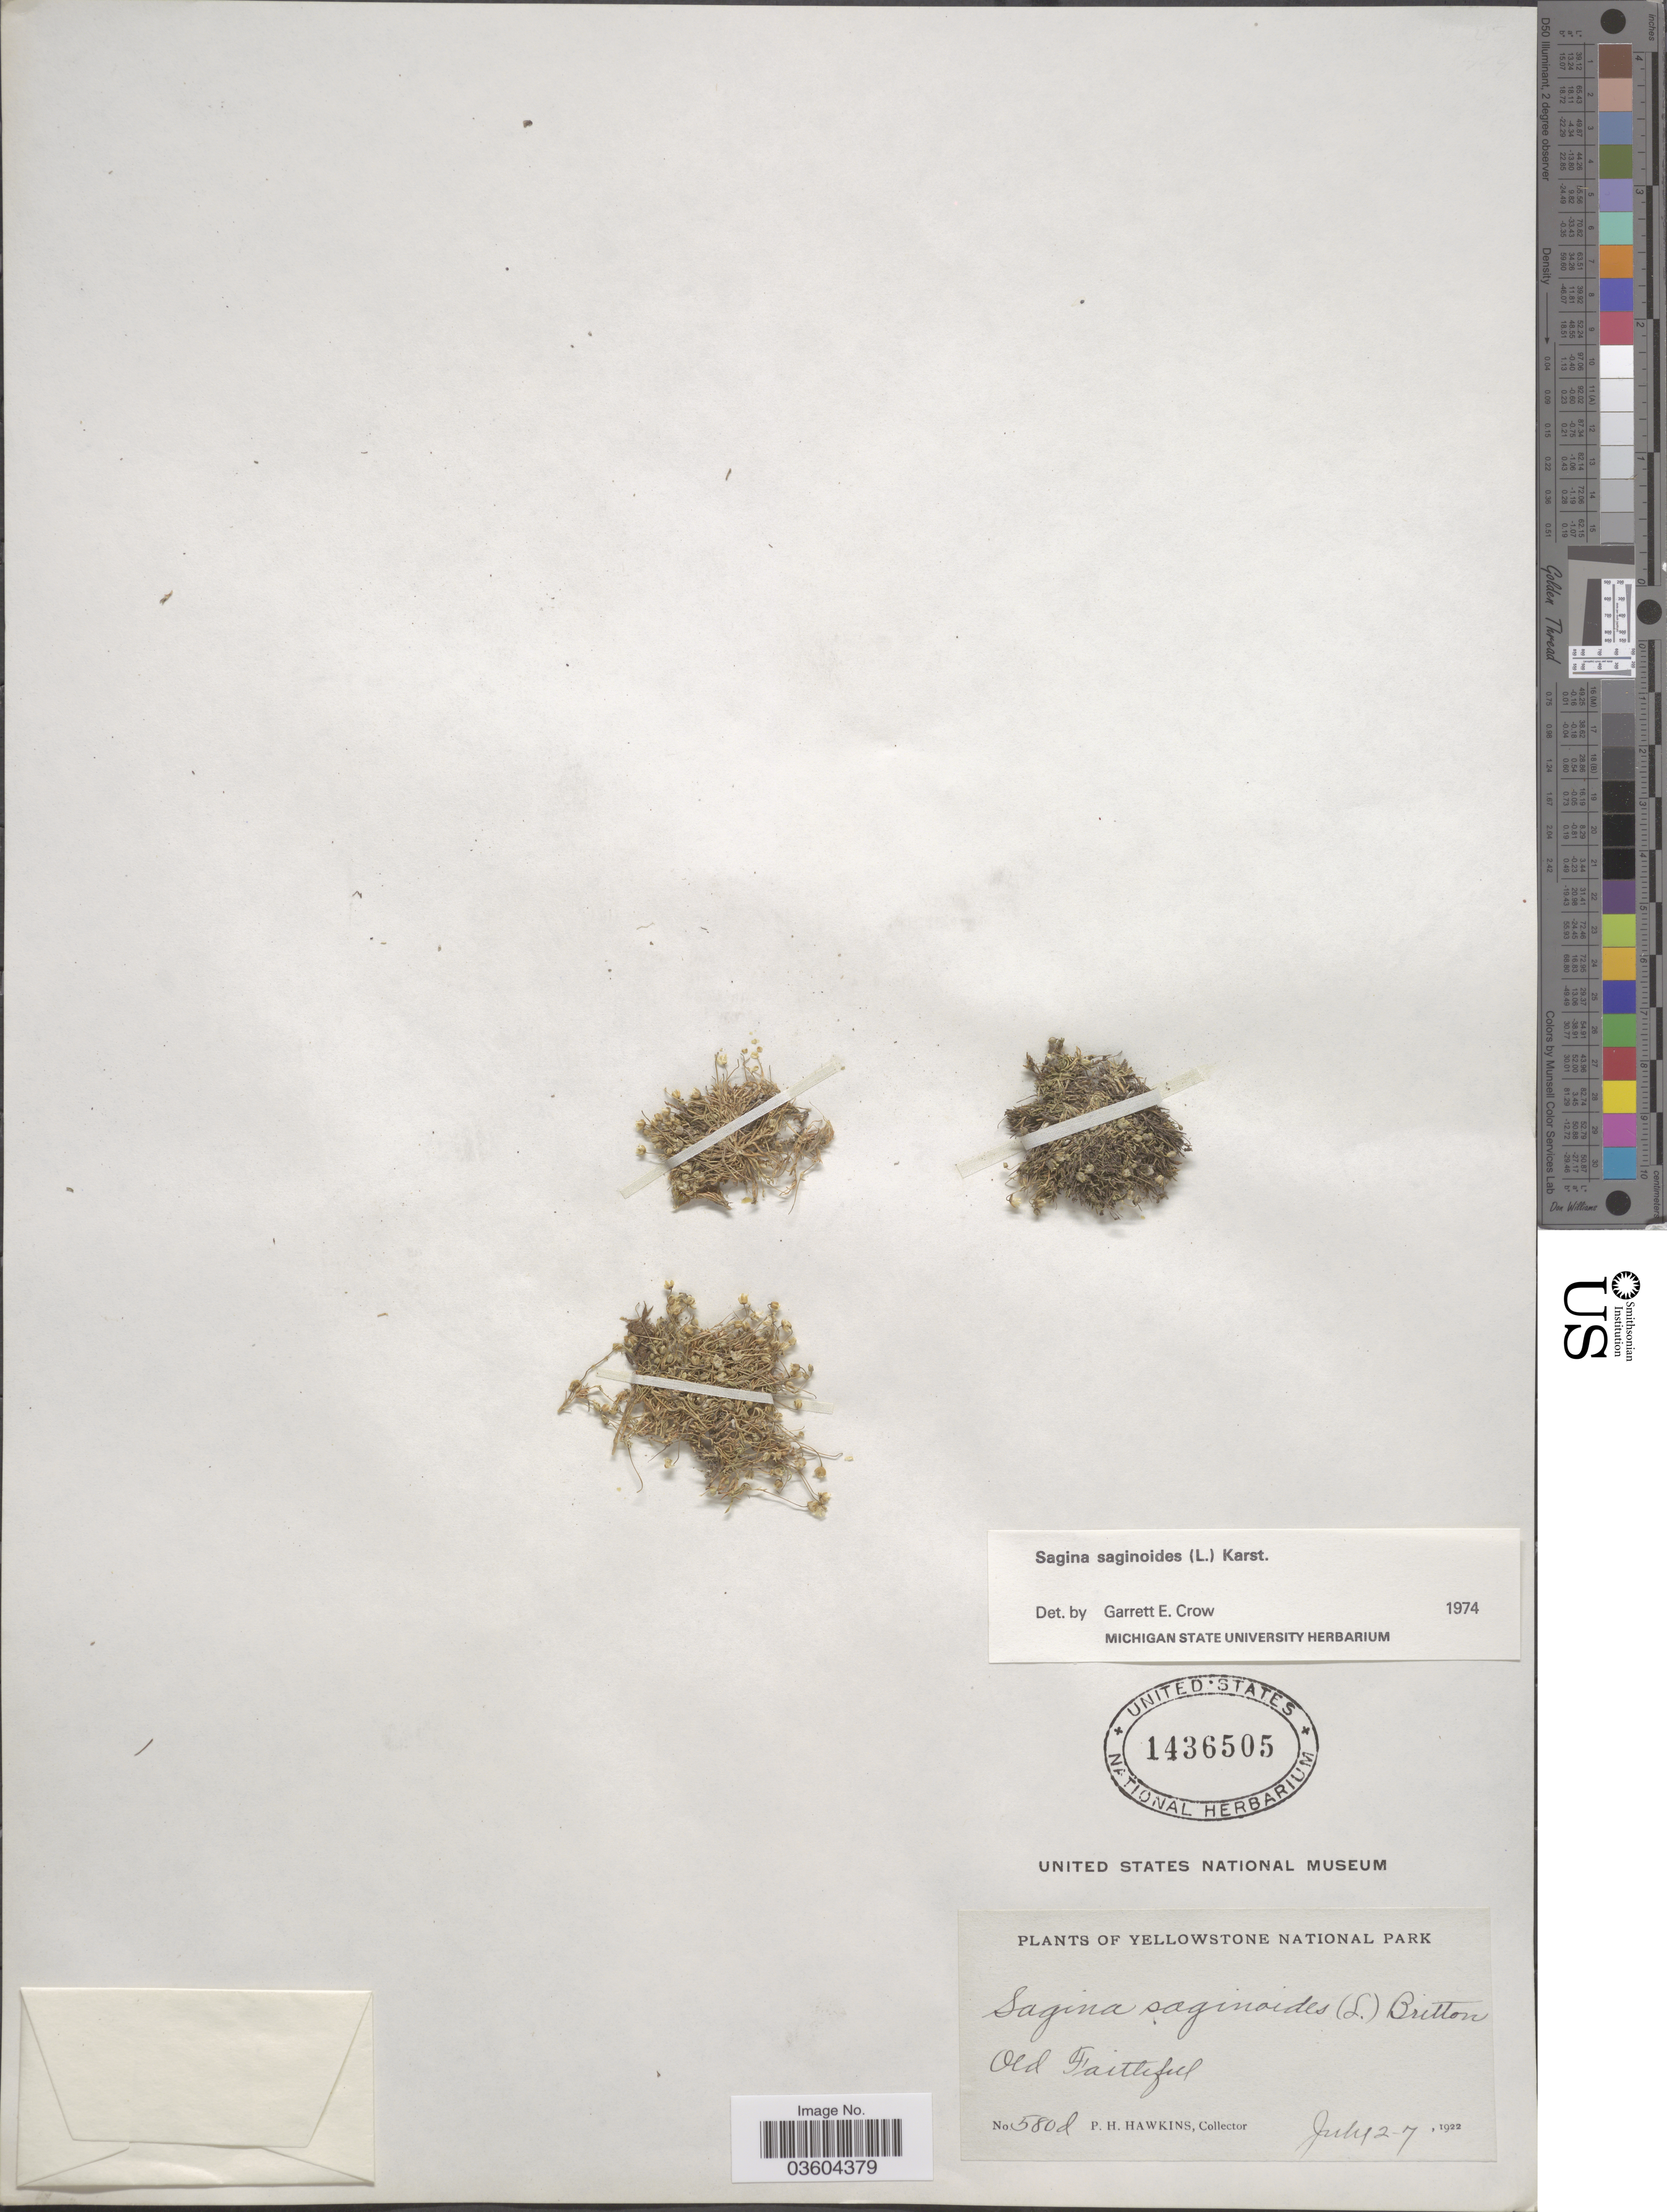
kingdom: Plantae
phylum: Tracheophyta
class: Magnoliopsida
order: Caryophyllales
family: Caryophyllaceae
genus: Sagina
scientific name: Sagina saginoides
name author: (L.) H. Karst.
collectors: P. Hawkins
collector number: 5802*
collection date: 1922-07-02/1922-07-07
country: United States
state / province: Wyoming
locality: Yellowstone National Park. Old Faithful.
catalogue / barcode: US 1436505